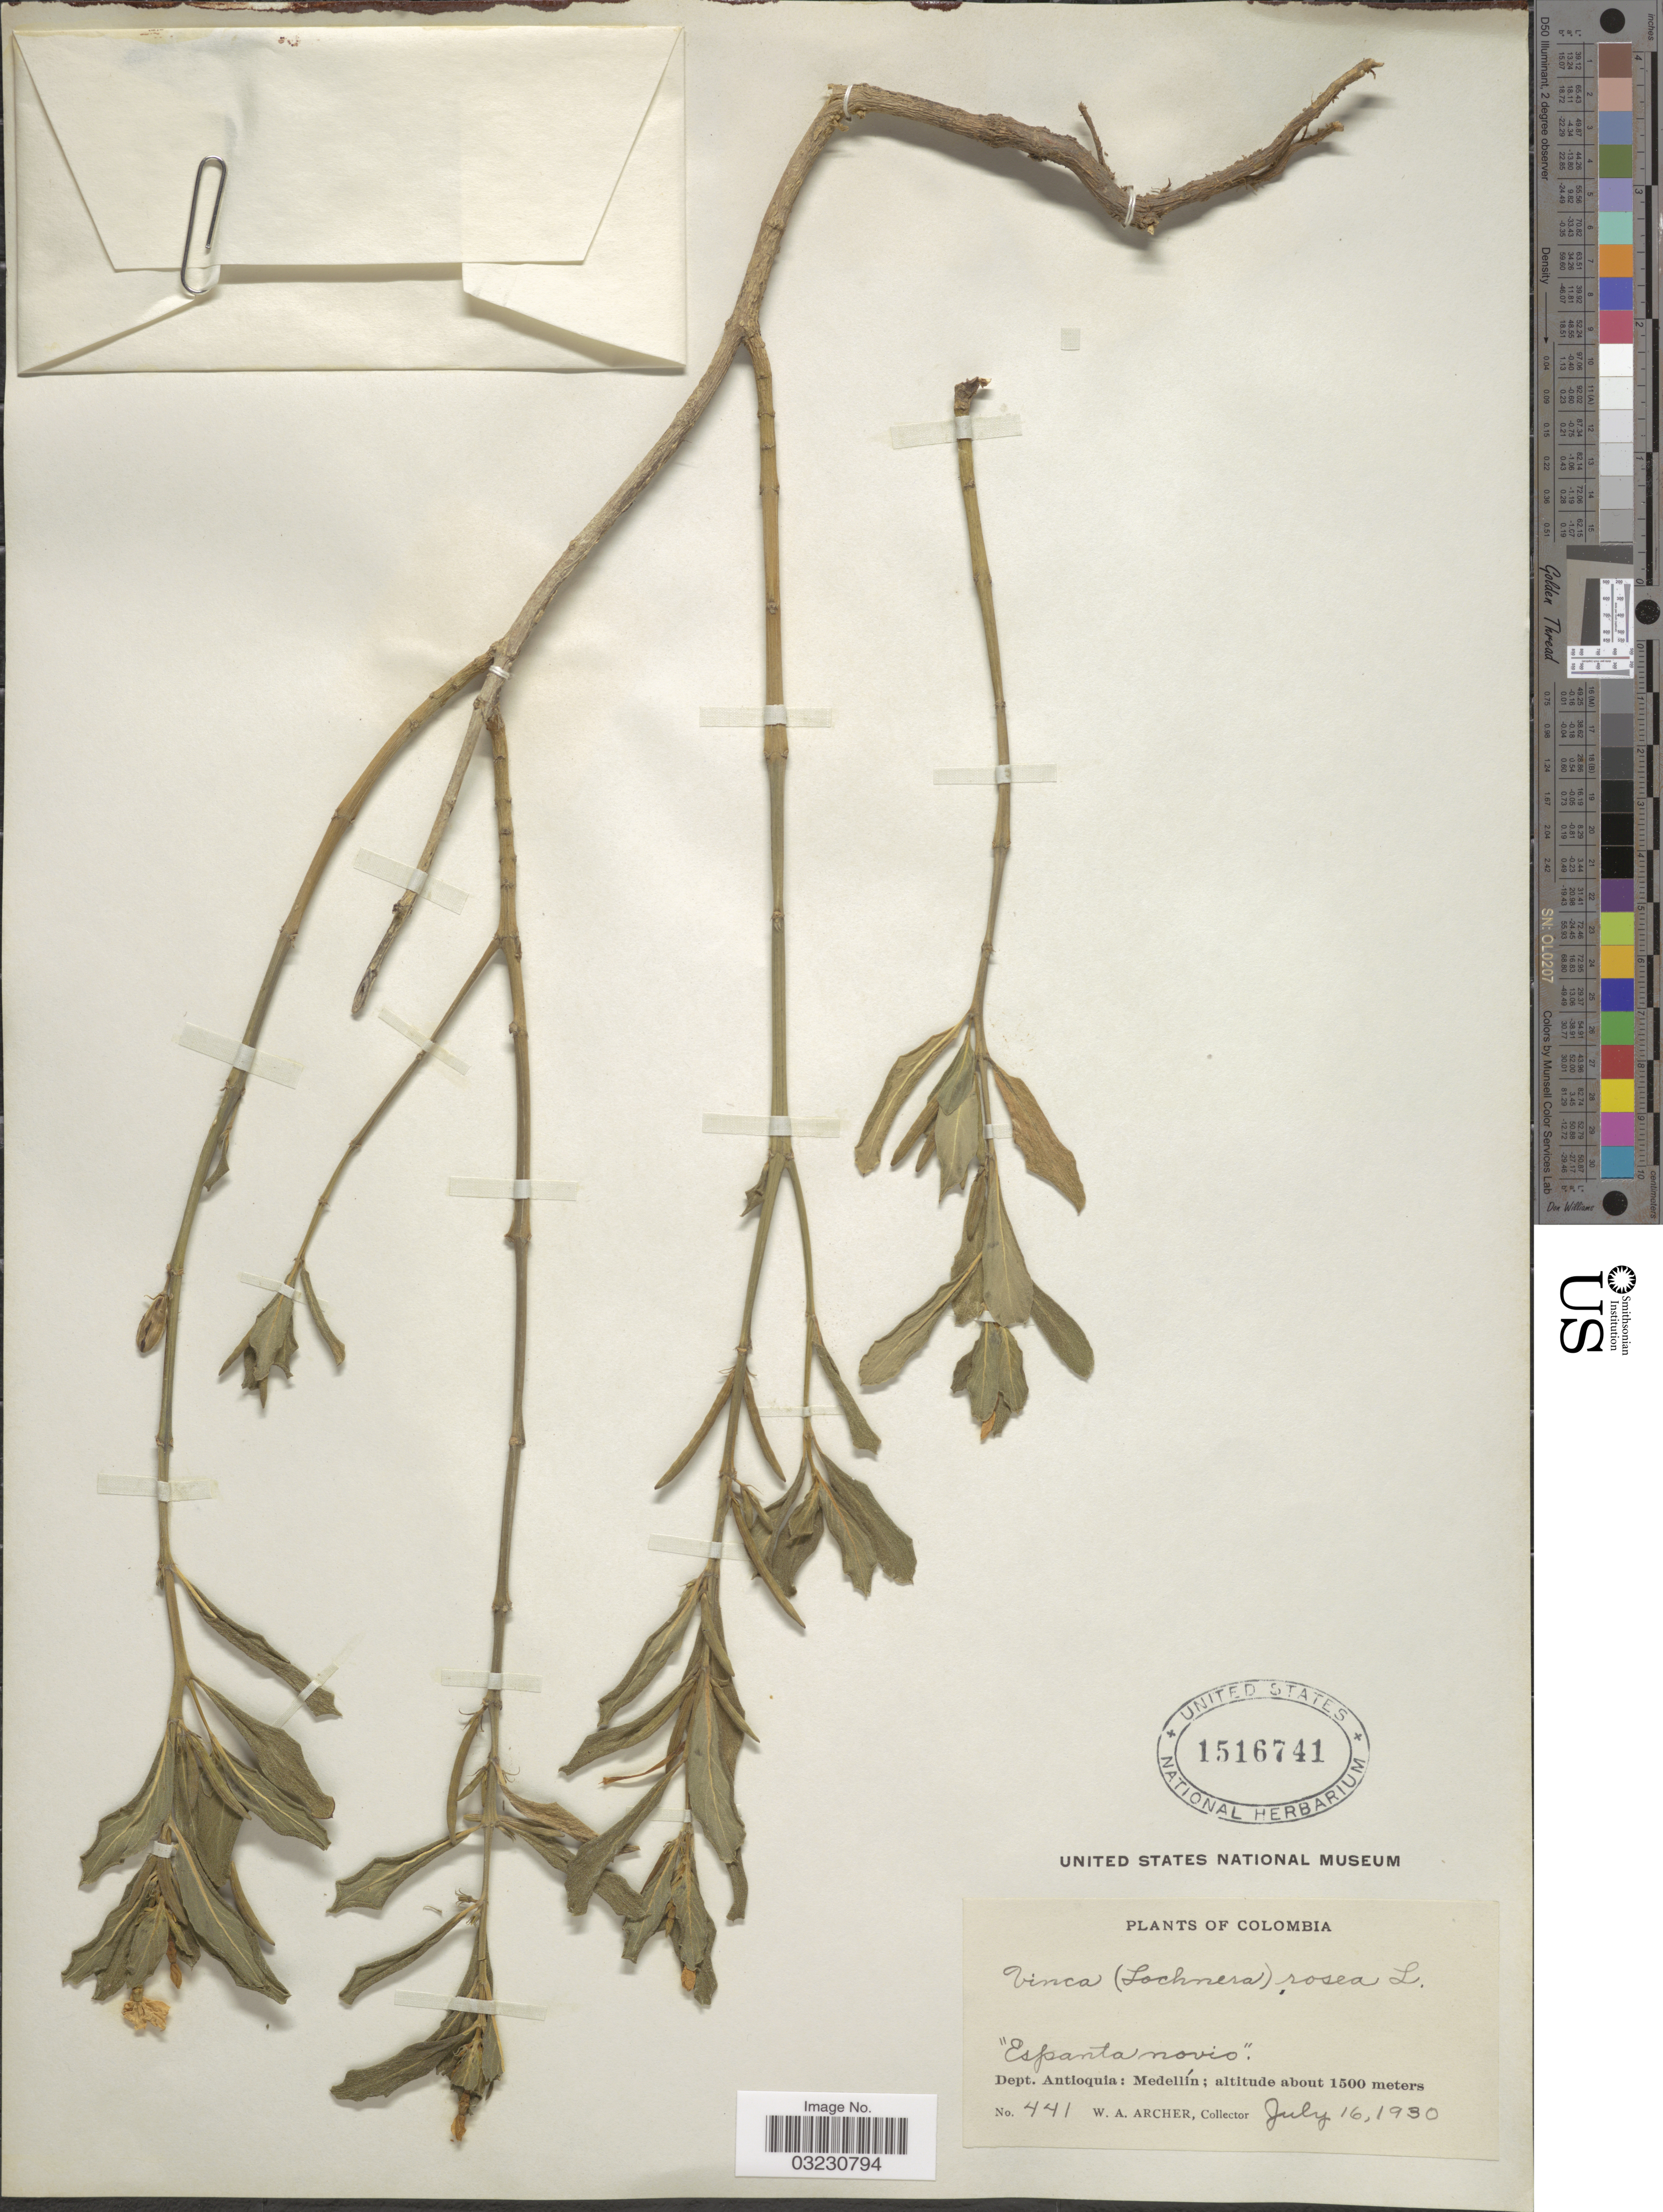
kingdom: Plantae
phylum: Tracheophyta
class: Magnoliopsida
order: Gentianales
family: Apocynaceae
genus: Catharanthus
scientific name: Catharanthus roseus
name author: (L.) G. Don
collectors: W. Archer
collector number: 441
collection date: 1930-07-16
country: Colombia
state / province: Antioquia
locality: Dept. Antioquia: Medellín.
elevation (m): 1500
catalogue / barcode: US 1516741